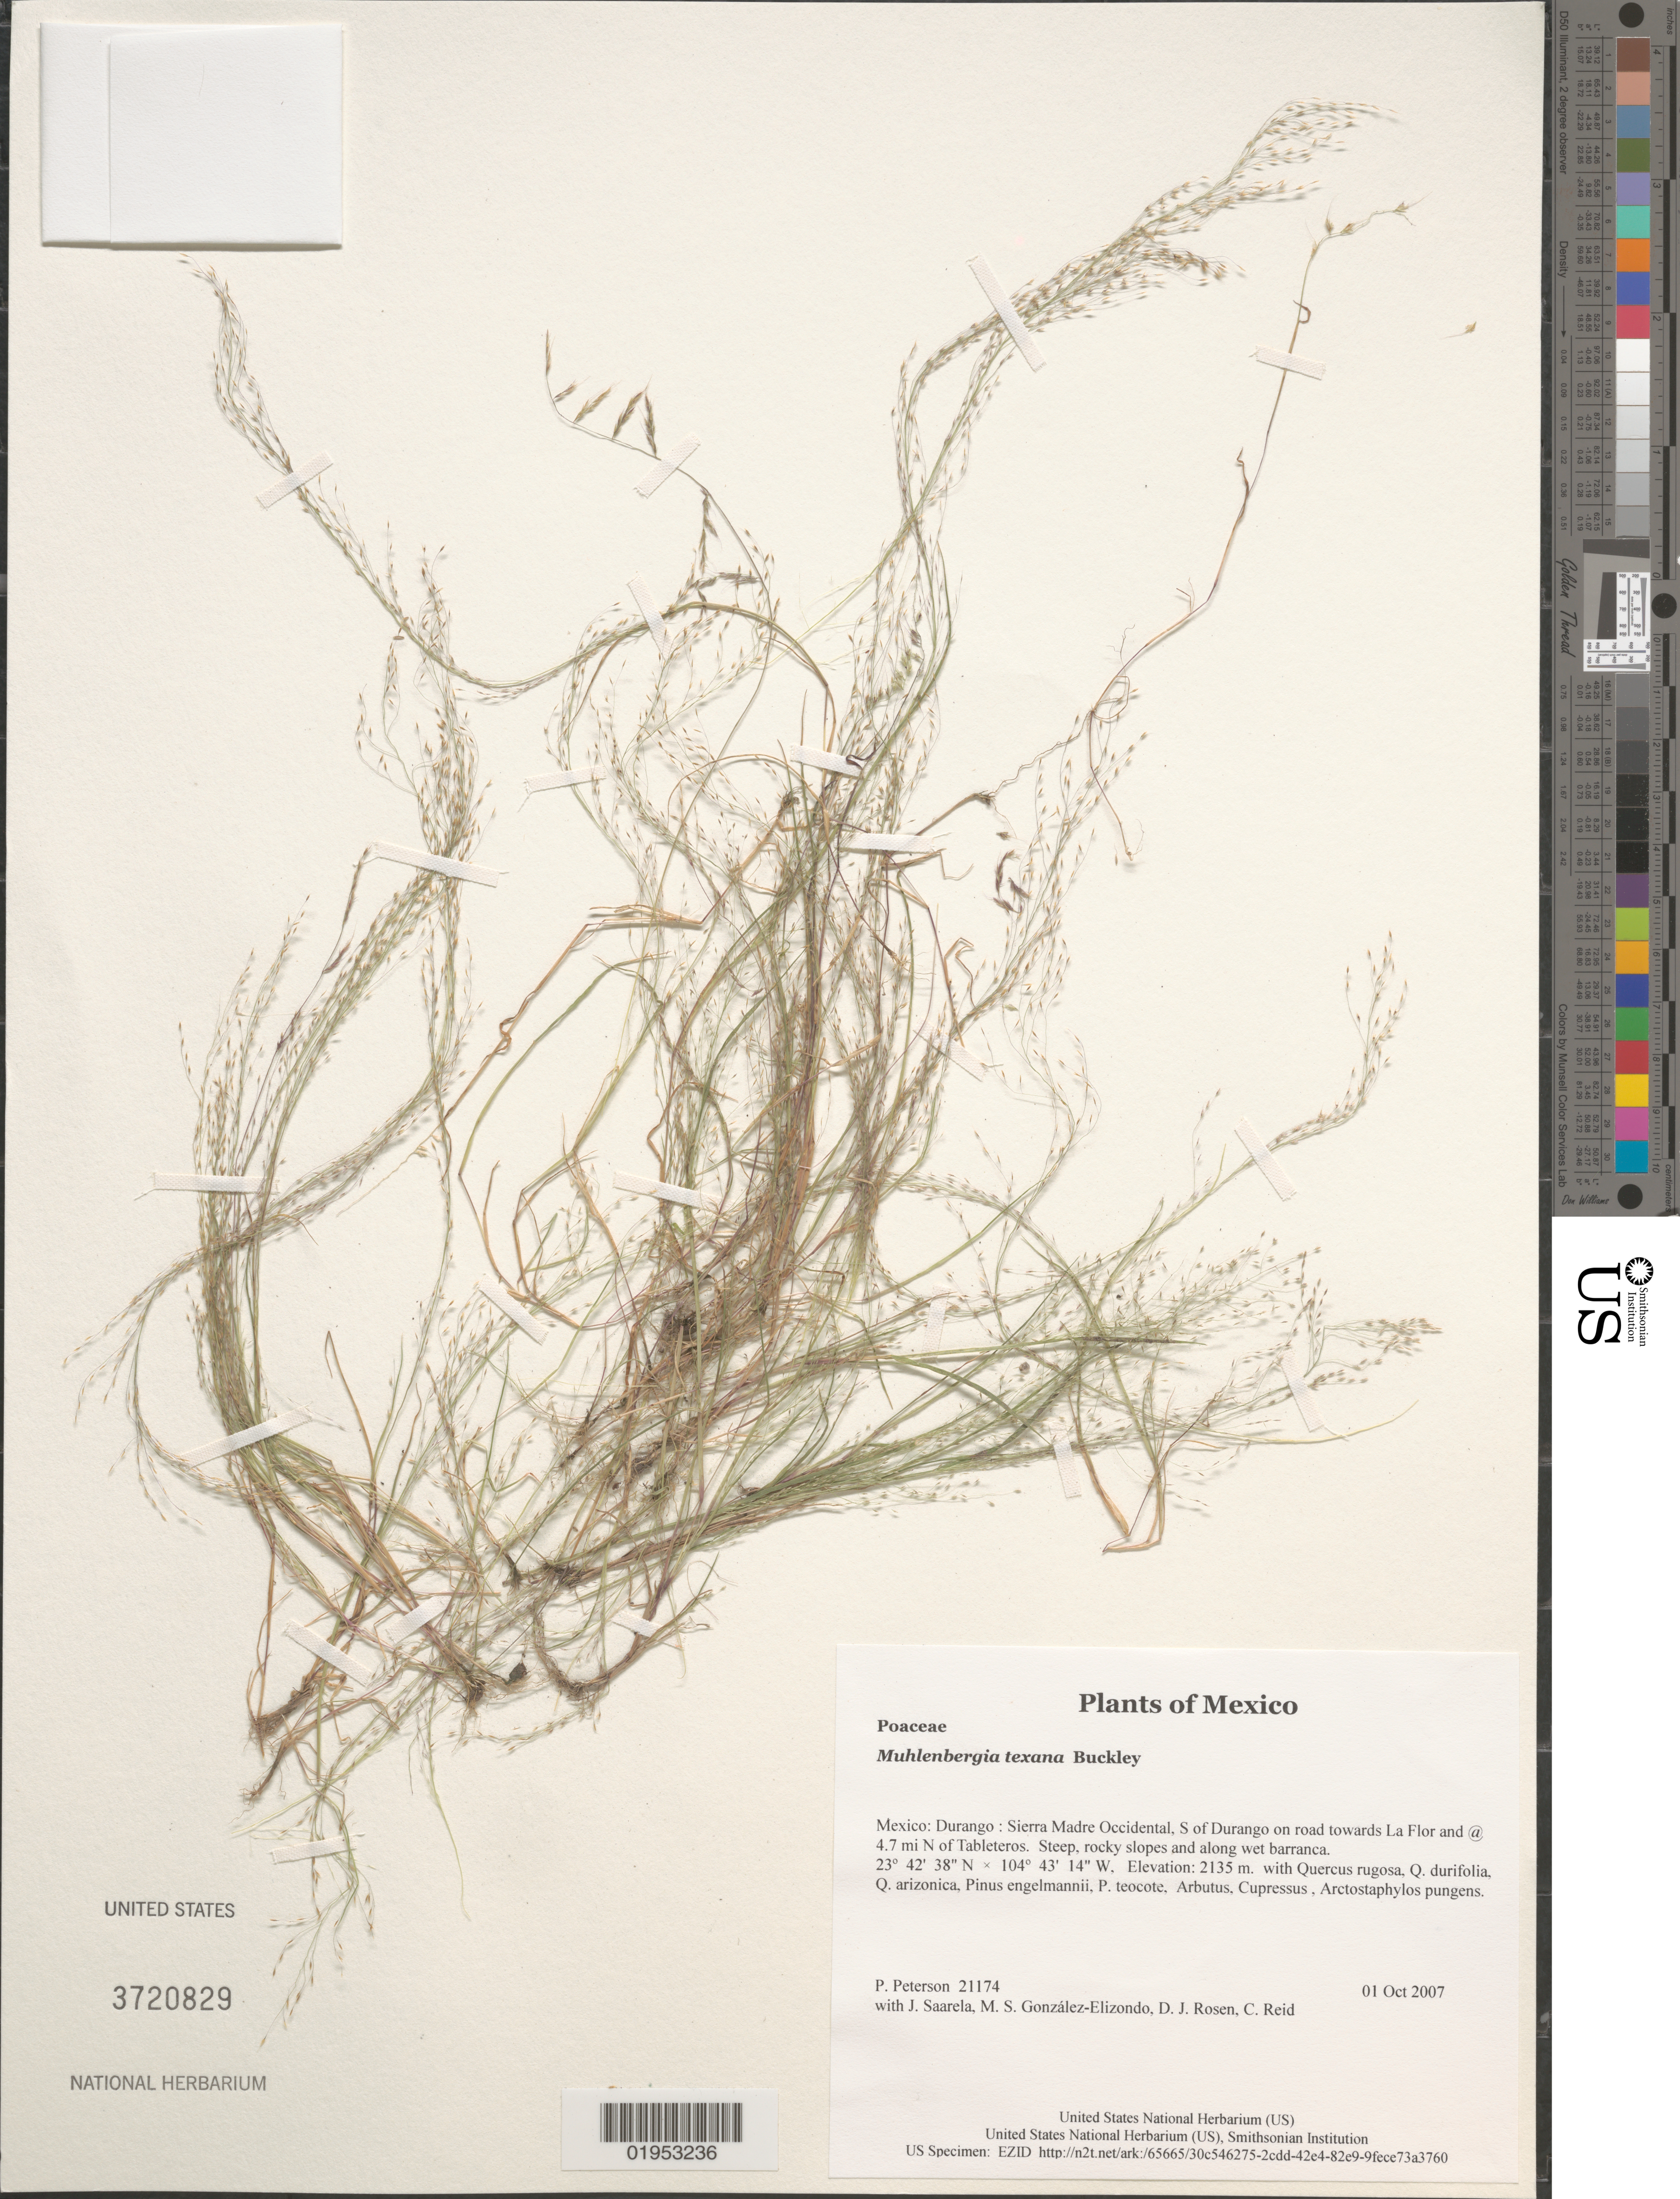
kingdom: Plantae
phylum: Tracheophyta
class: Liliopsida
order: Poales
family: Poaceae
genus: Muhlenbergia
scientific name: Muhlenbergia texana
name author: Buckley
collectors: P. M. Peterson, J. Saarela, M. S. González-Elizondo, D. J. Rosen & C. Reid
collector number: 21174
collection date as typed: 01 Oct 2007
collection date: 2007-10-01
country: Mexico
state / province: Durango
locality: Sierra Madre Occidental, S of Durango on road towards La Flor and @ 4.7 mi N of Tableteros. Steep, rocky slopes and along wet barranca.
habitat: with Quercus rugosa, Q. durifolia, Q. arizonica, Pinus engelmannii, P. teocote, Arbutus, Cupressus , Arctostaphylos pungens.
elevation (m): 2135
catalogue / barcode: US 3720829